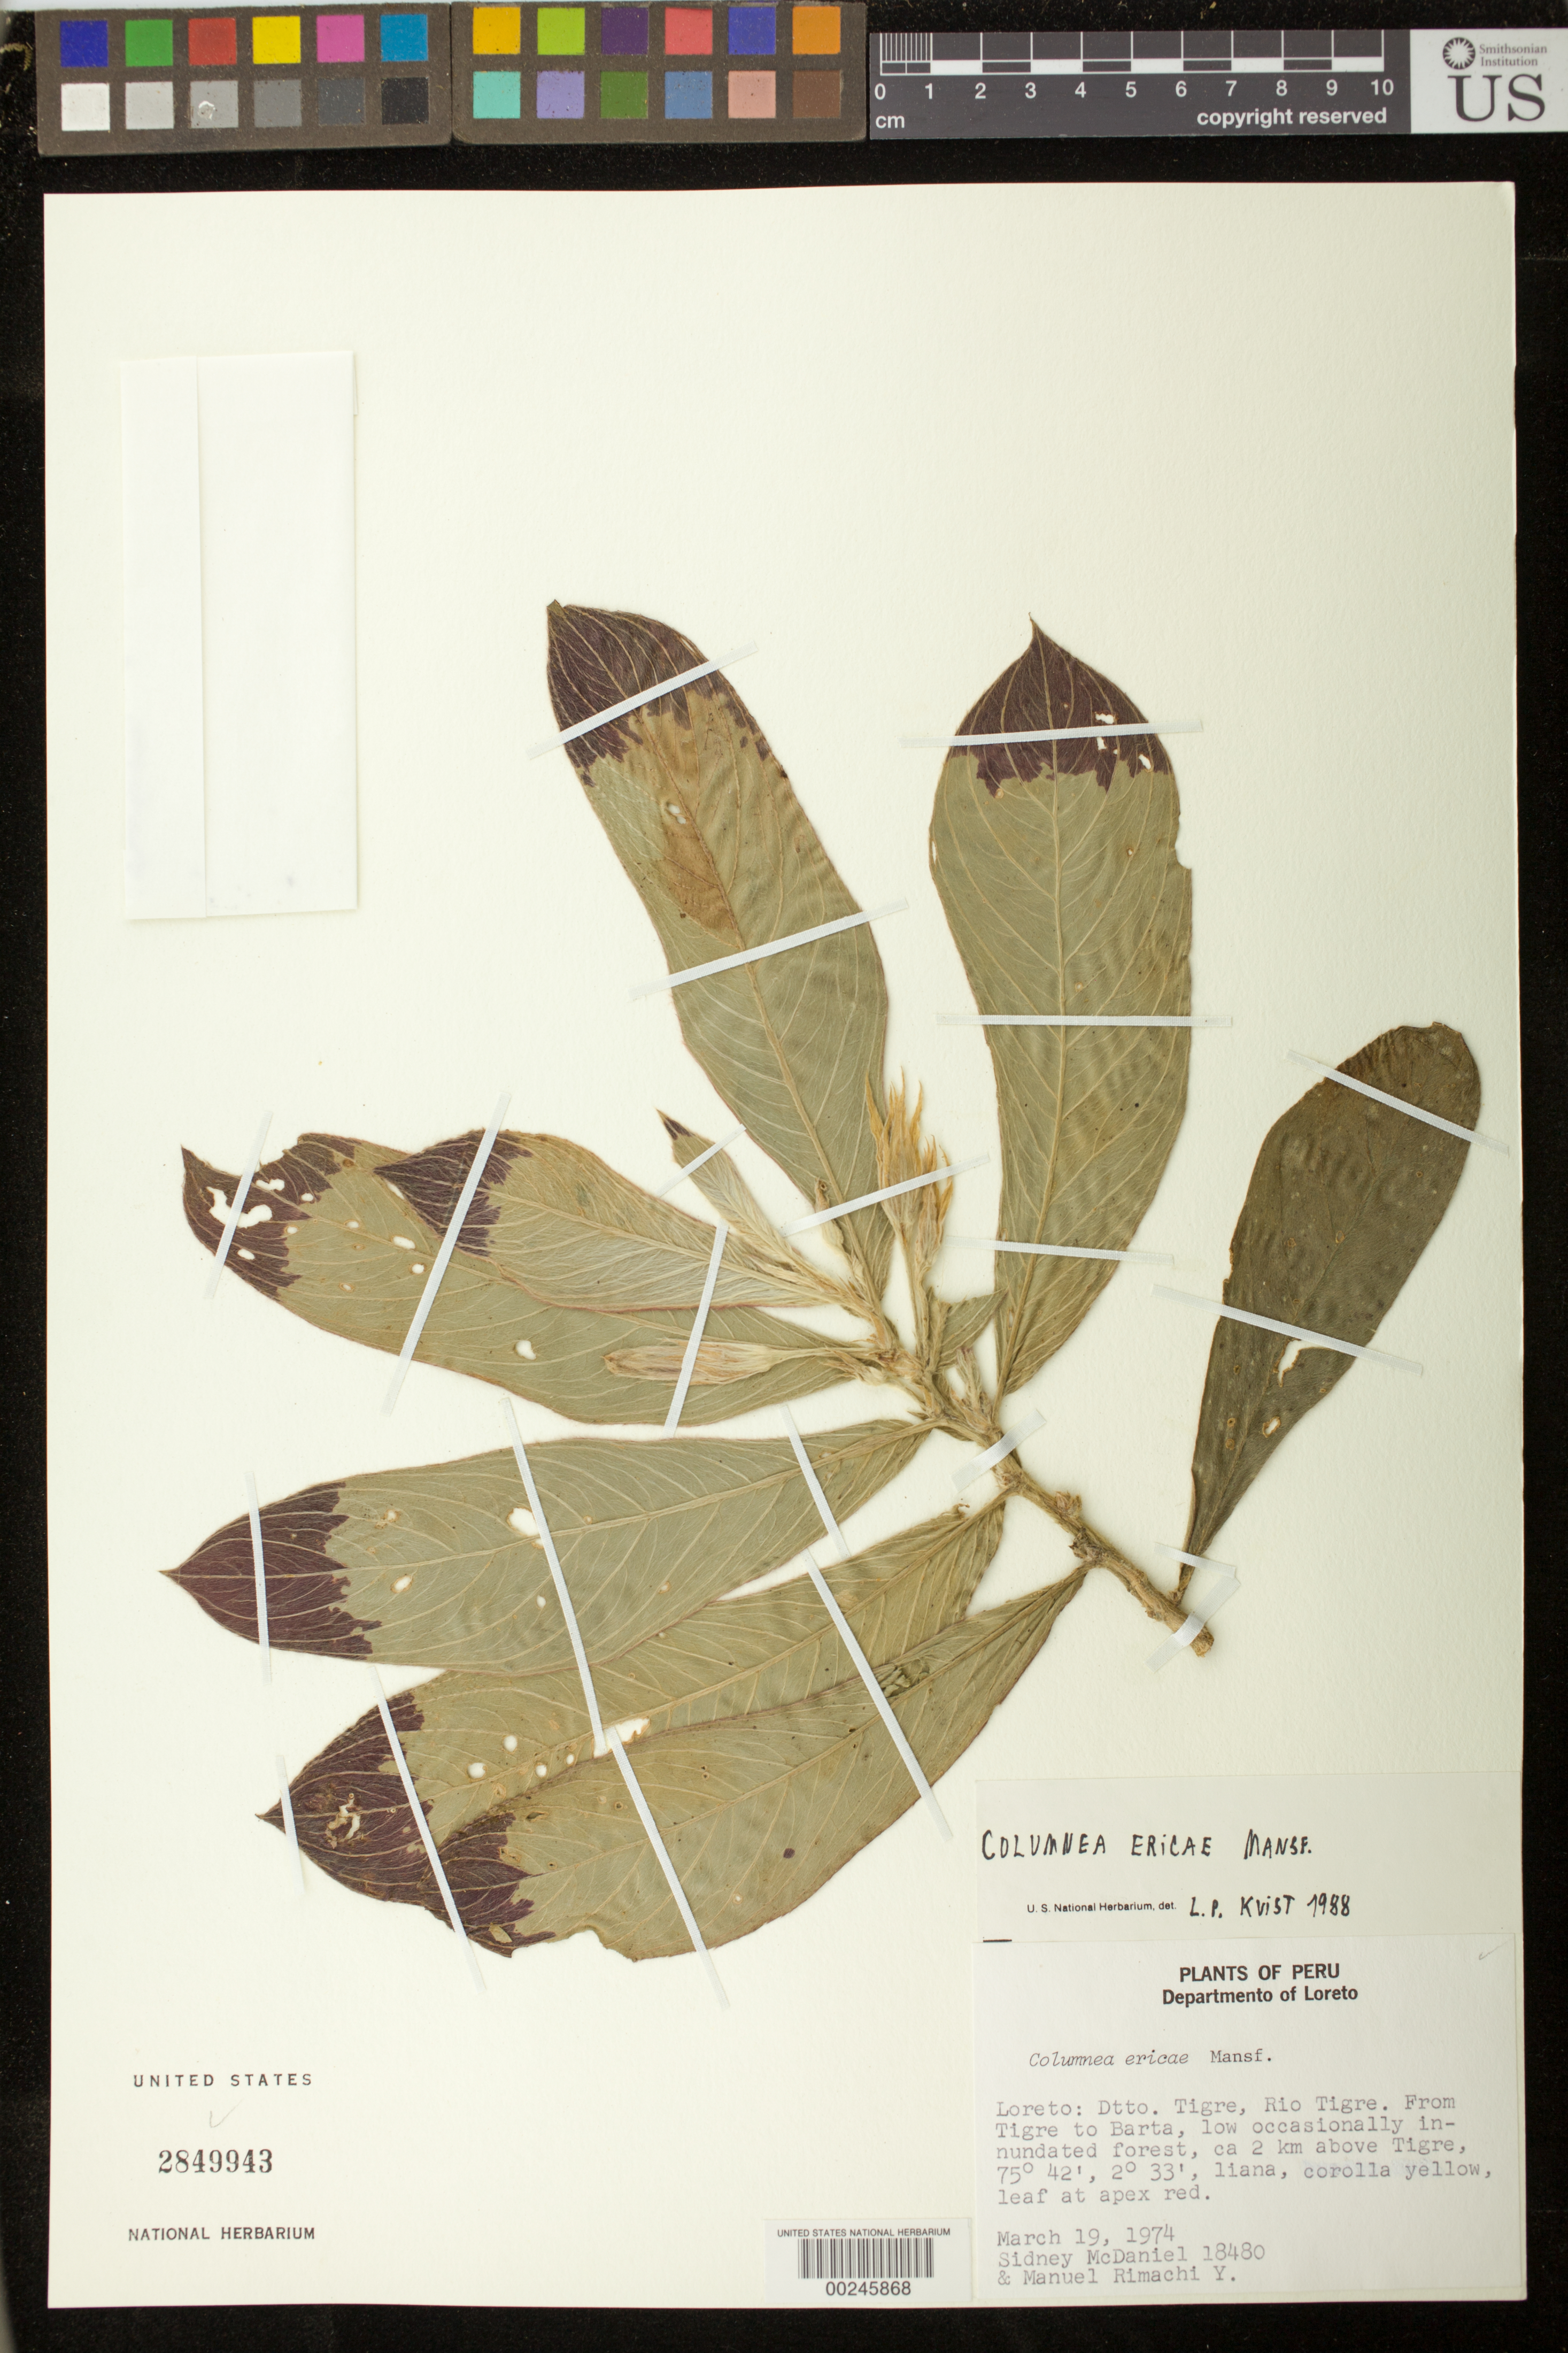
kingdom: Plantae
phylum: Tracheophyta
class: Magnoliopsida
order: Lamiales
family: Gesneriaceae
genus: Columnea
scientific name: Columnea ericae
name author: Mansf.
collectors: S. McDaniel & M. Rimachi Y.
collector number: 18480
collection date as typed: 19 Mar 1974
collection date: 1974-03-19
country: Peru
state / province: Loreto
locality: Prov. Loreto; Dist. Tigre, Rio Tigre, from Tigre to Barta, ca 2 km above Tigre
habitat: Low occasionally inundated forest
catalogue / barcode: US 2849943